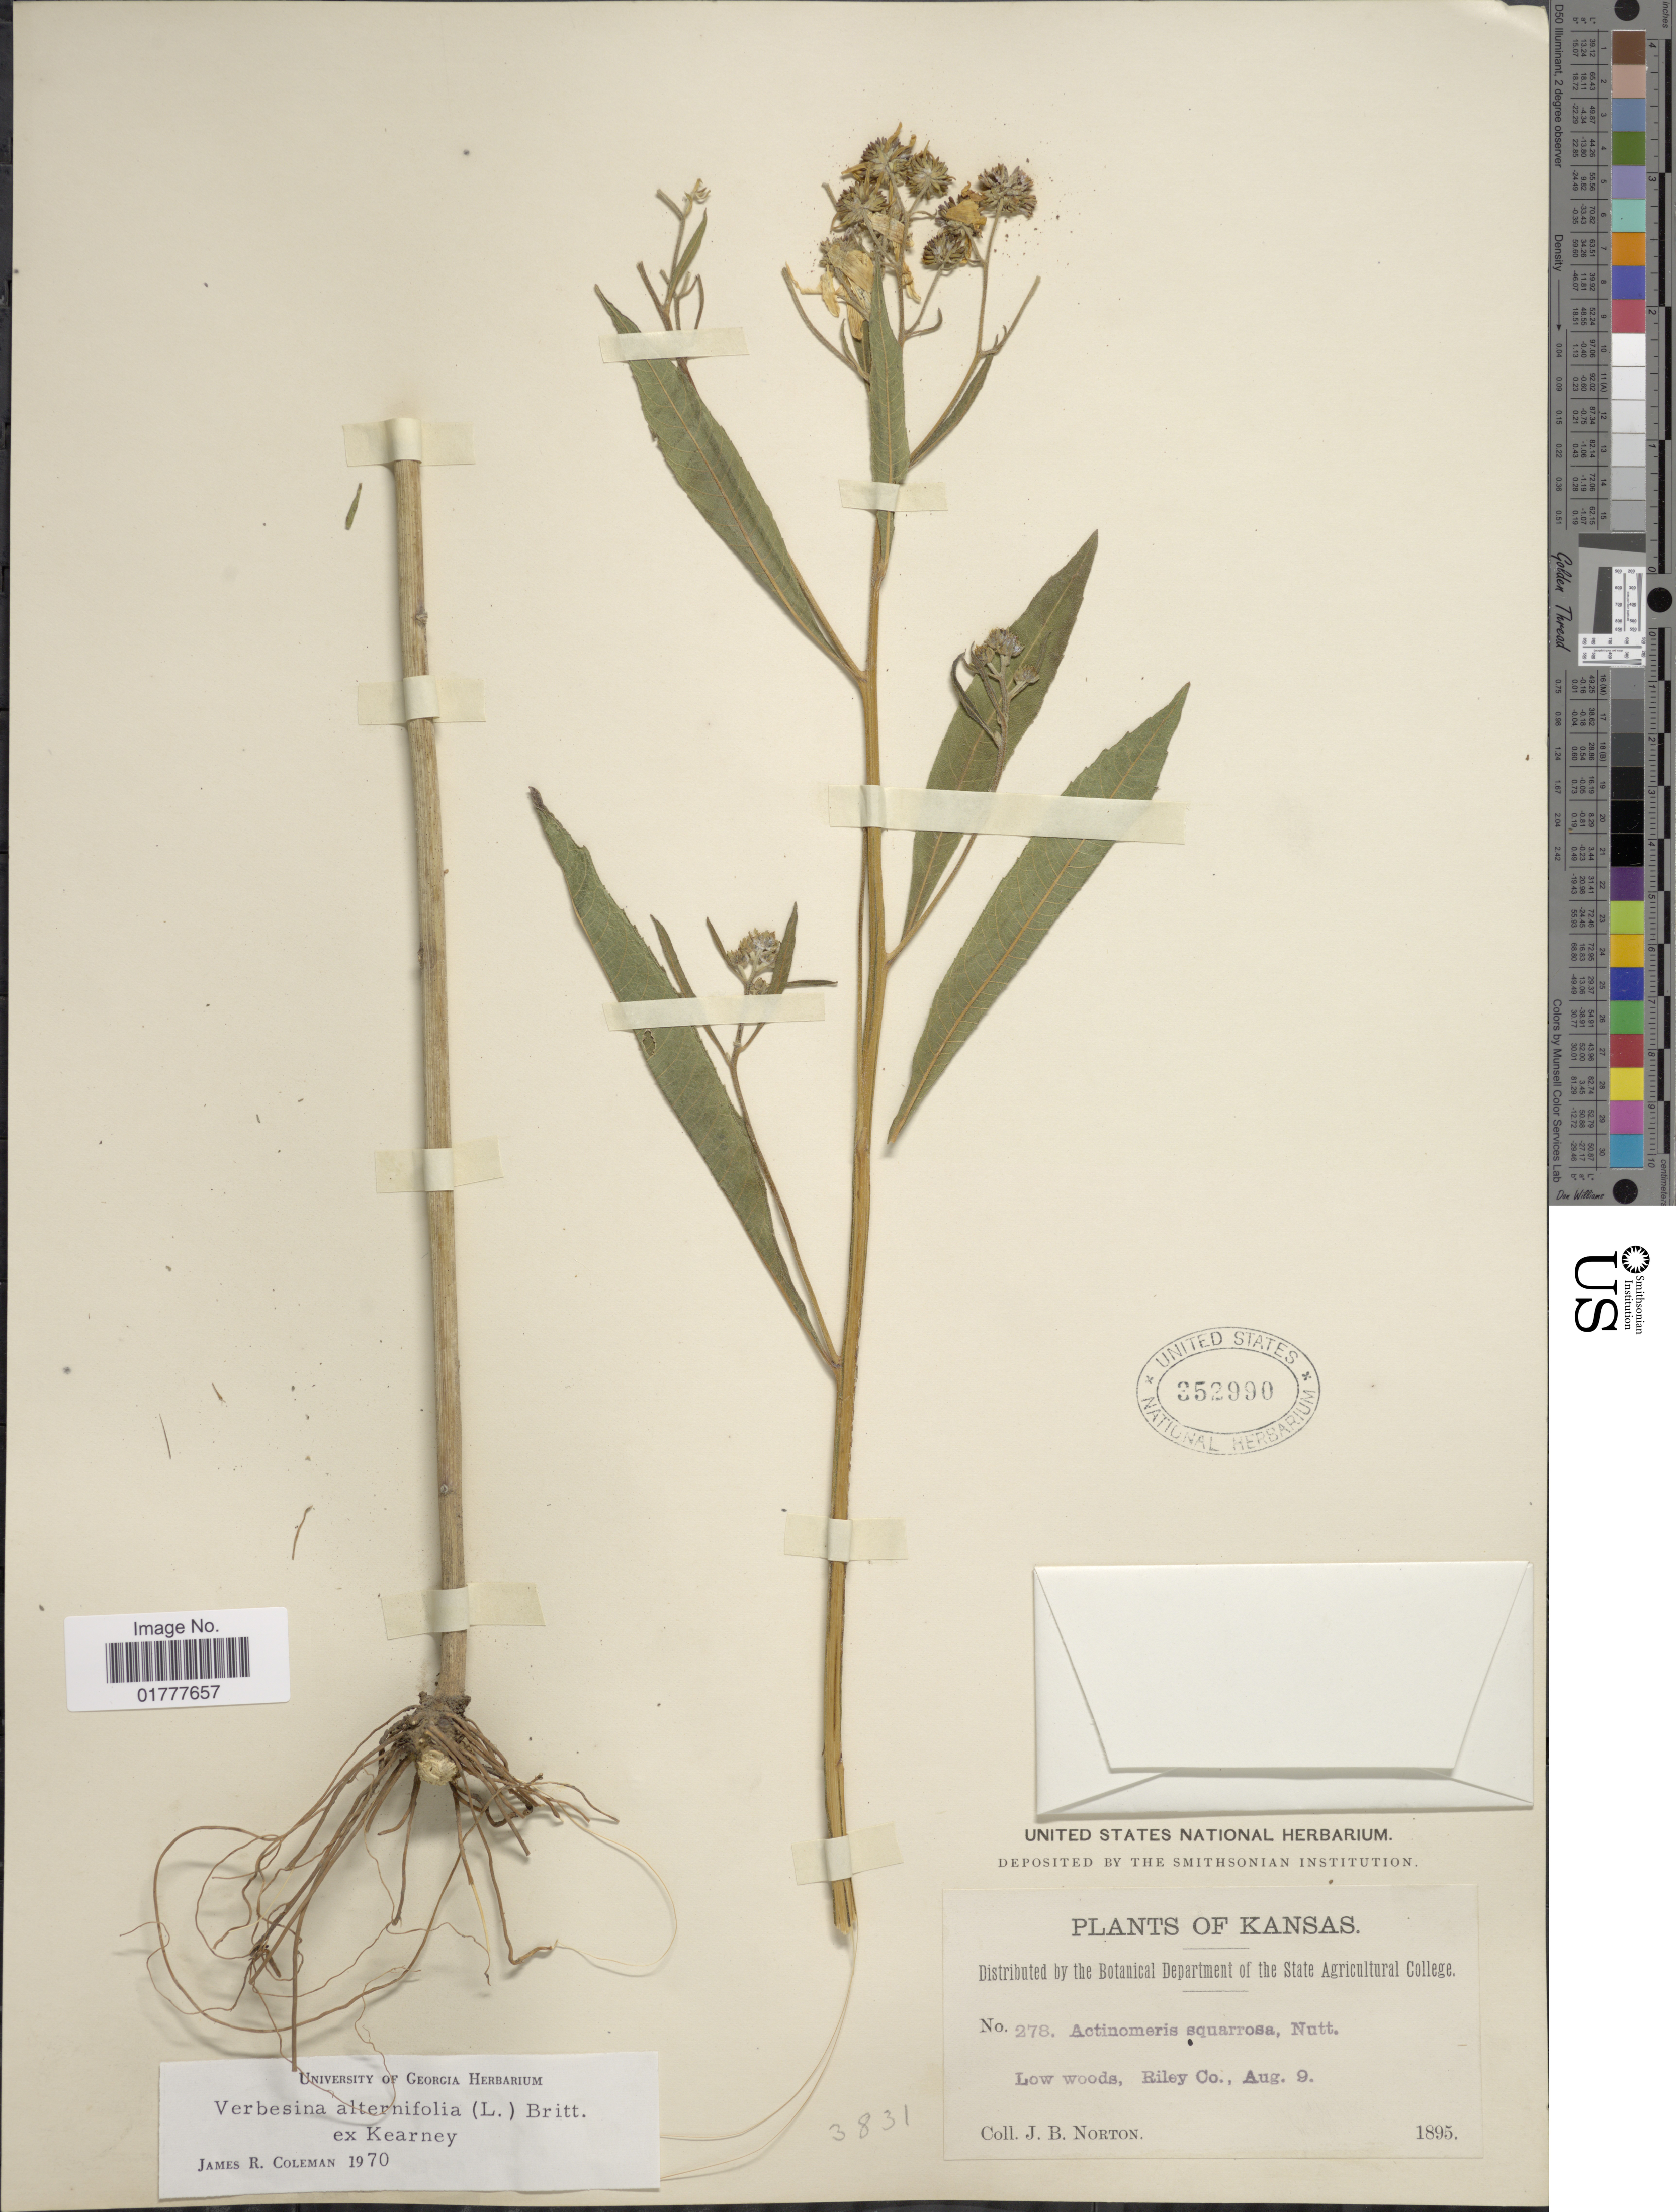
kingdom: Plantae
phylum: Tracheophyta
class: Magnoliopsida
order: Asterales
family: Asteraceae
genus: Actinomeris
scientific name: Actinomeris alternifolia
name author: (L.) DC.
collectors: J. B. Norton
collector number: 278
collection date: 1895-08-09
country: United States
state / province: Kansas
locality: Kansas, Low woods, Riley Co,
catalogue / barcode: US 352990